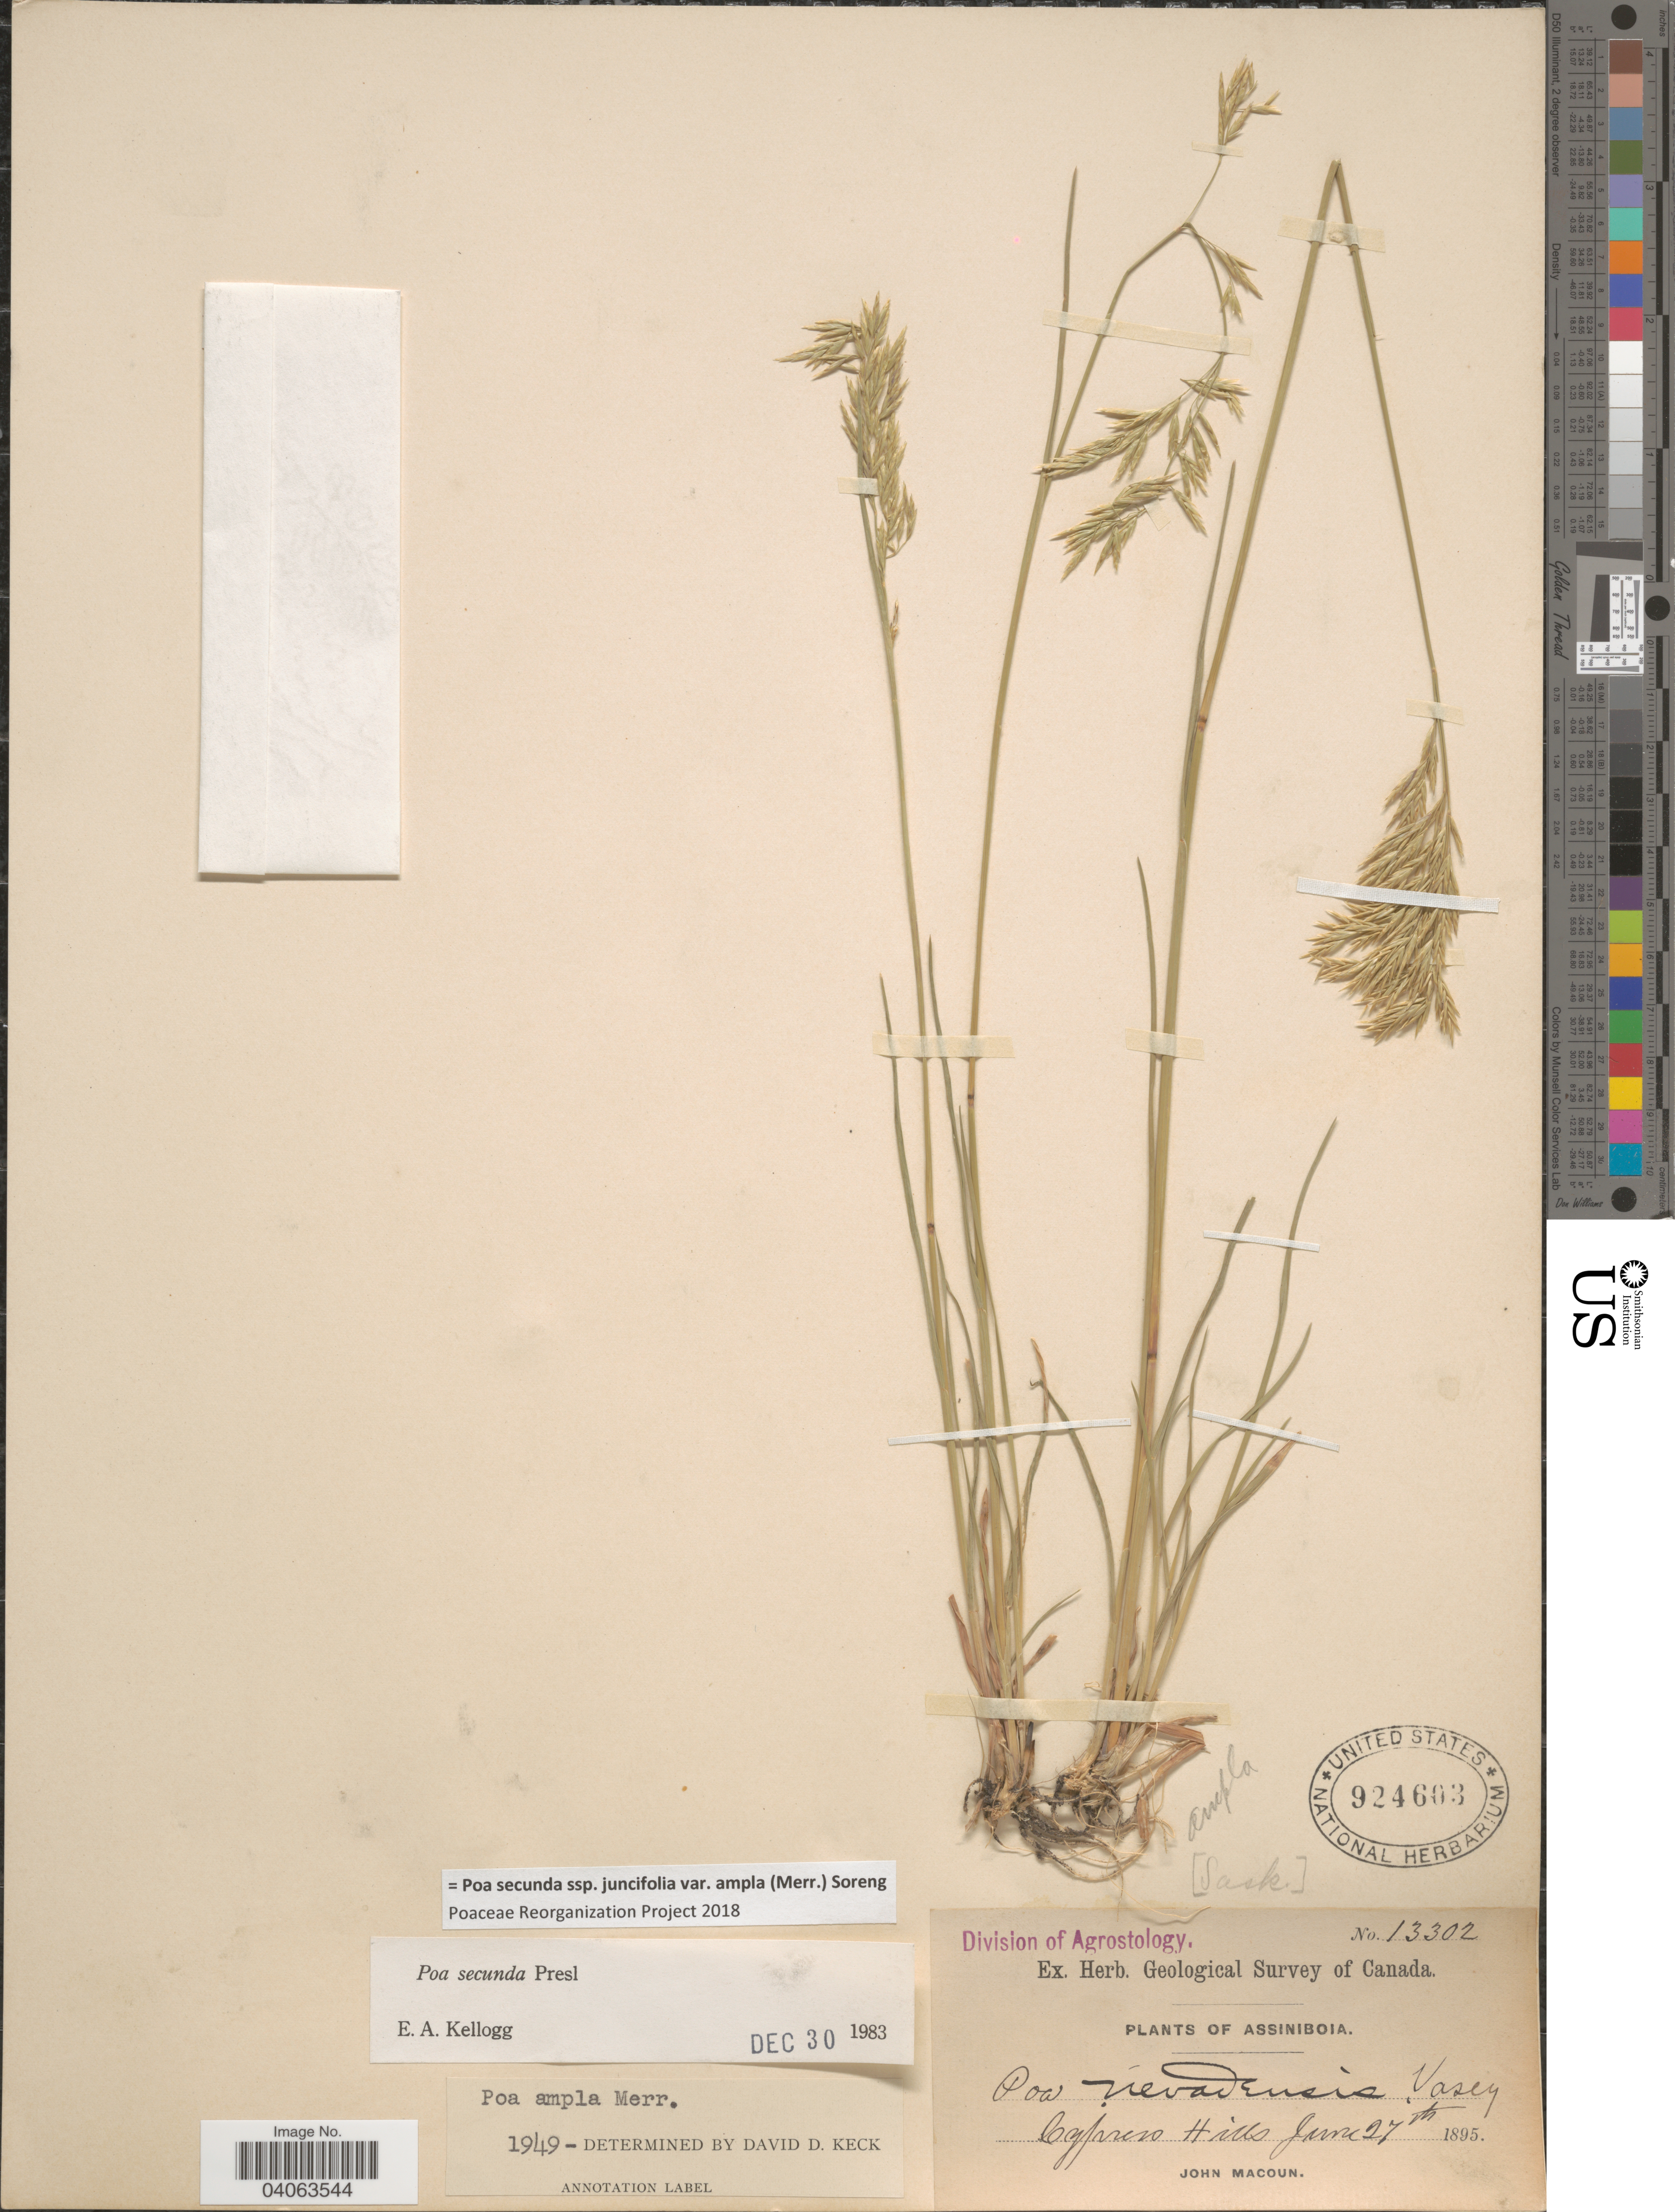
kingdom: Plantae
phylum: Tracheophyta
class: Liliopsida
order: Poales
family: Poaceae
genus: Poa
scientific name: Poa secunda subsp. juncifolia var. ampla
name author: (Merr.) Soreng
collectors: J. Macoun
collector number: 13302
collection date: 1895-06-27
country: Canada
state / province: Saskatchewan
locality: Assiniboia. Cypress Hills.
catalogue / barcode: US 924603